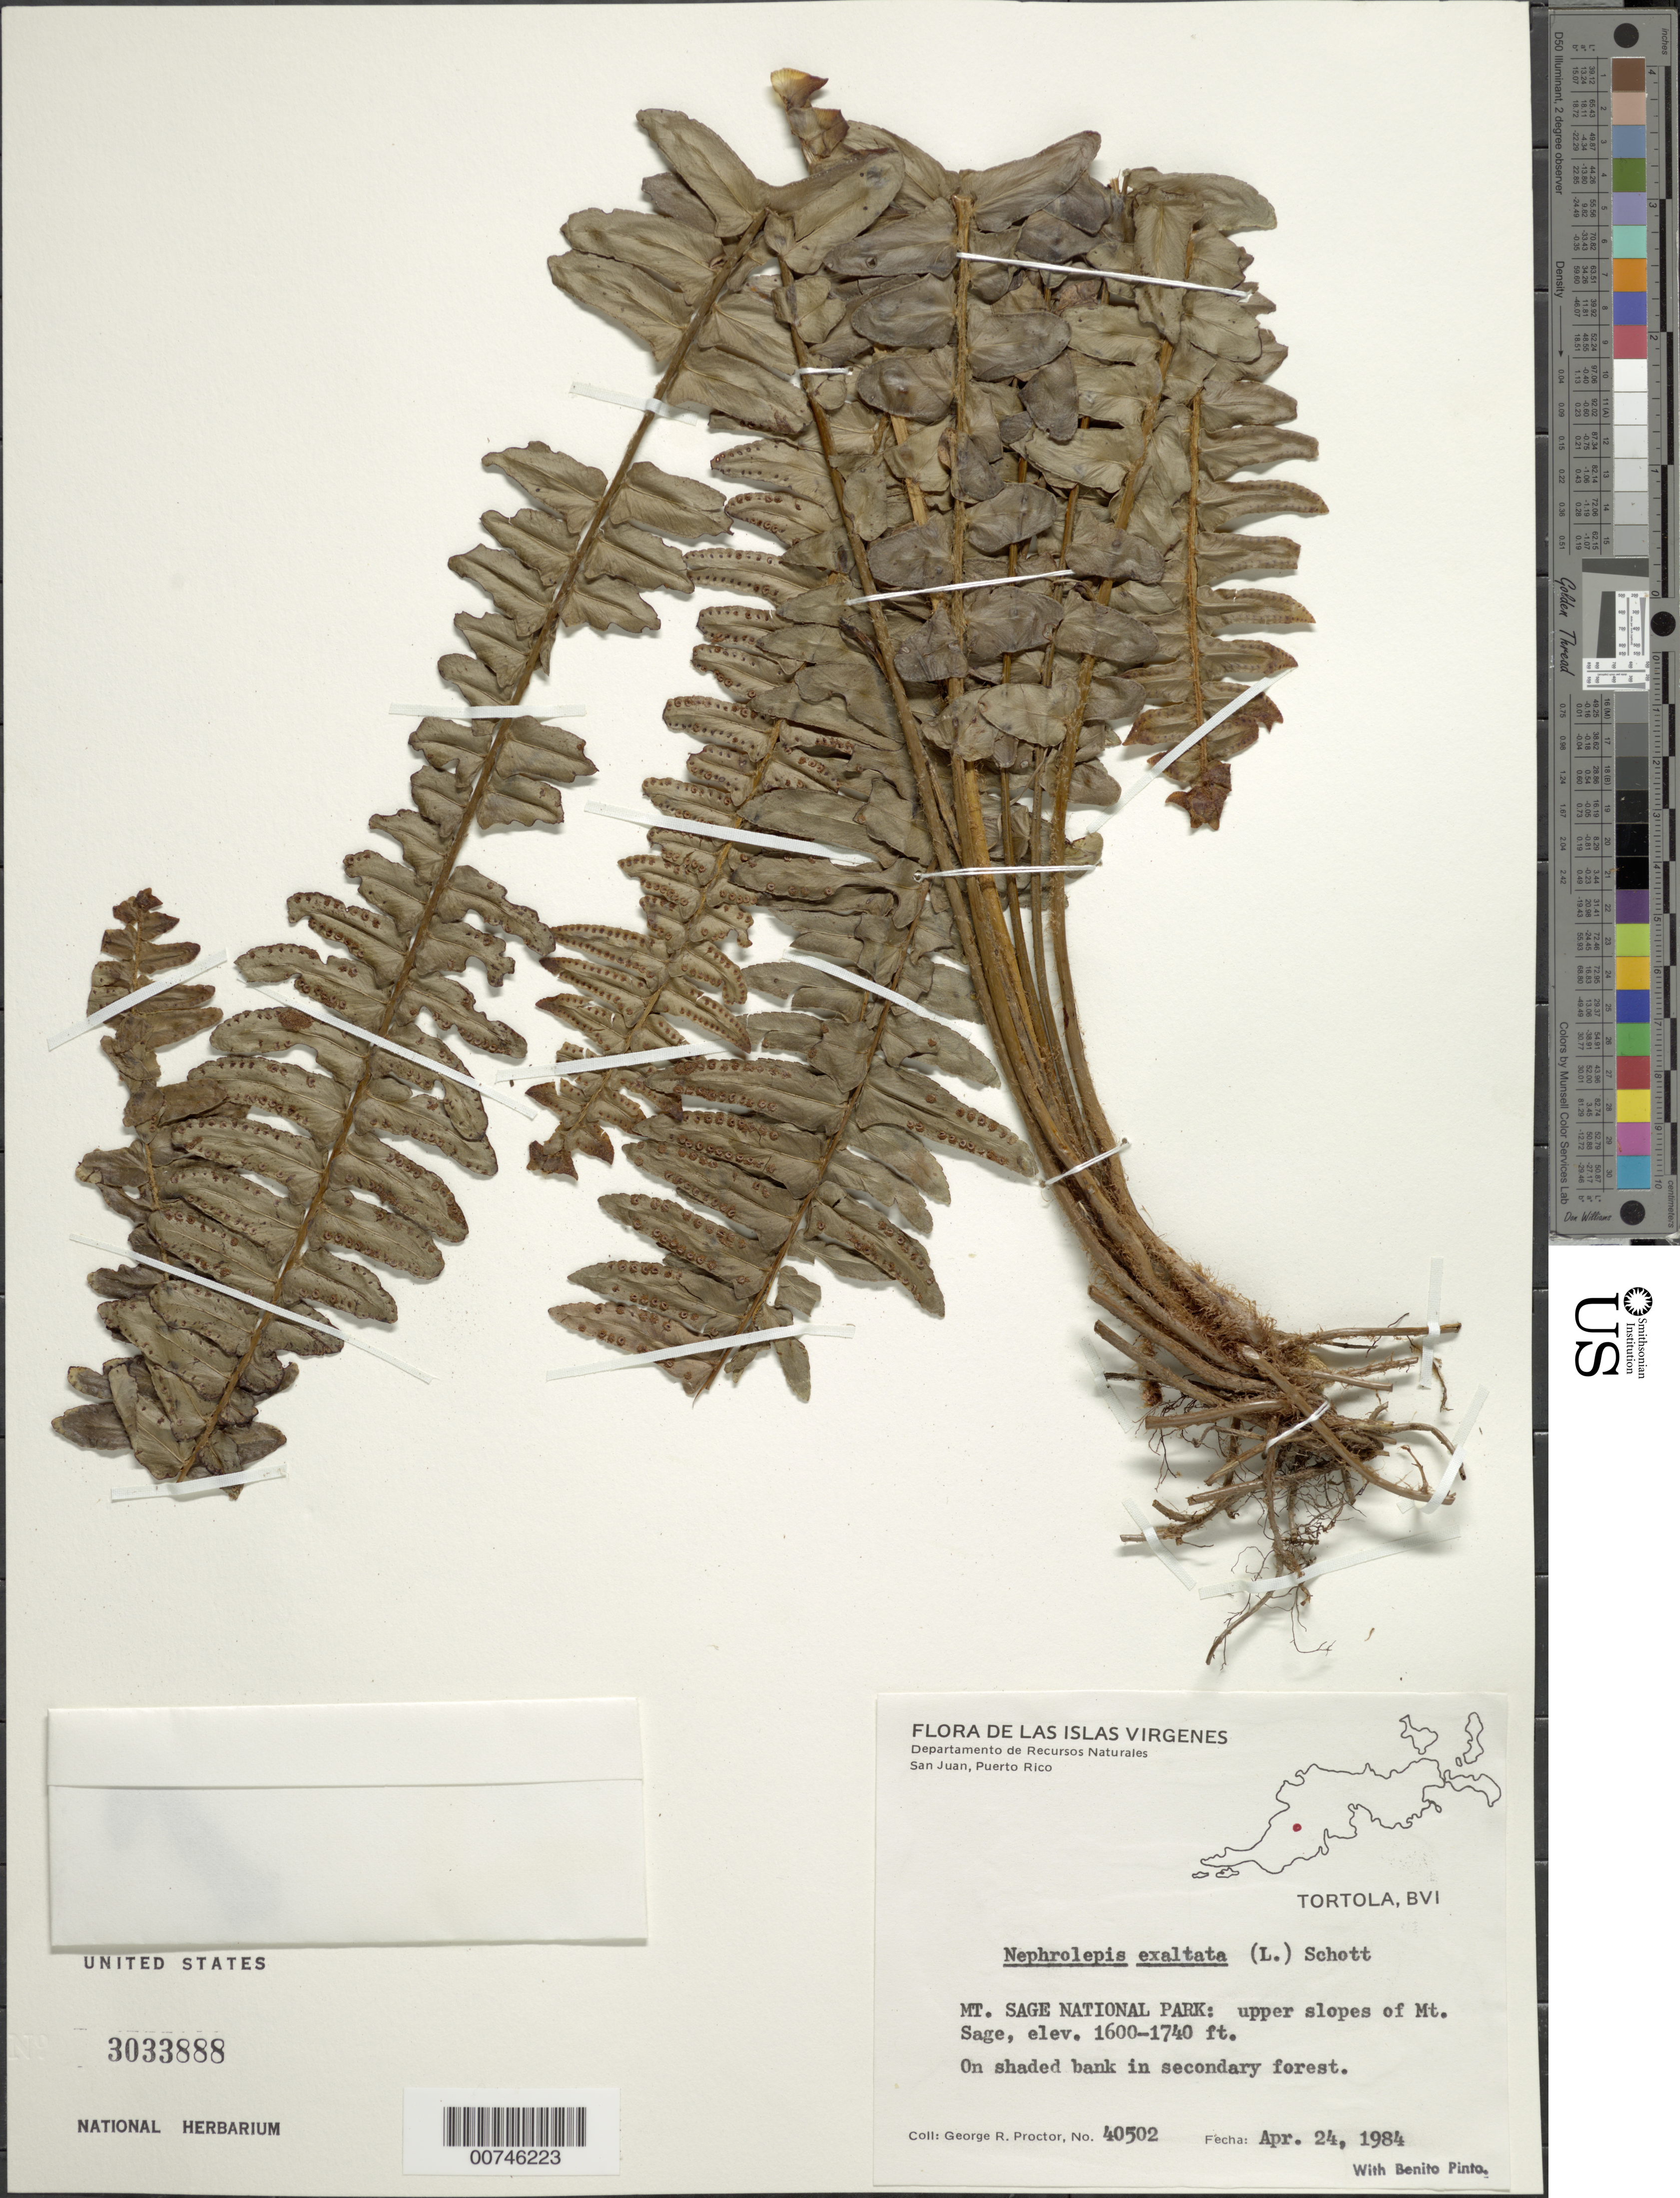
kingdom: Plantae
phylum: Tracheophyta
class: Polypodiopsida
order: Polypodiales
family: Nephrolepidaceae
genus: Nephrolepis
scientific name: Nephrolepis exaltata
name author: (L.) Schott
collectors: G. R. Proctor & B. Pinto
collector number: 40502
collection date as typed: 24 Apr 1984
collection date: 1984-04-24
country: British Virgin Islands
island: Tortola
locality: Mt. Sage National Park: upper slopes of Mt. Sage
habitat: On shaded bank in secondary forest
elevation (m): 488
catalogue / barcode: US 3033888